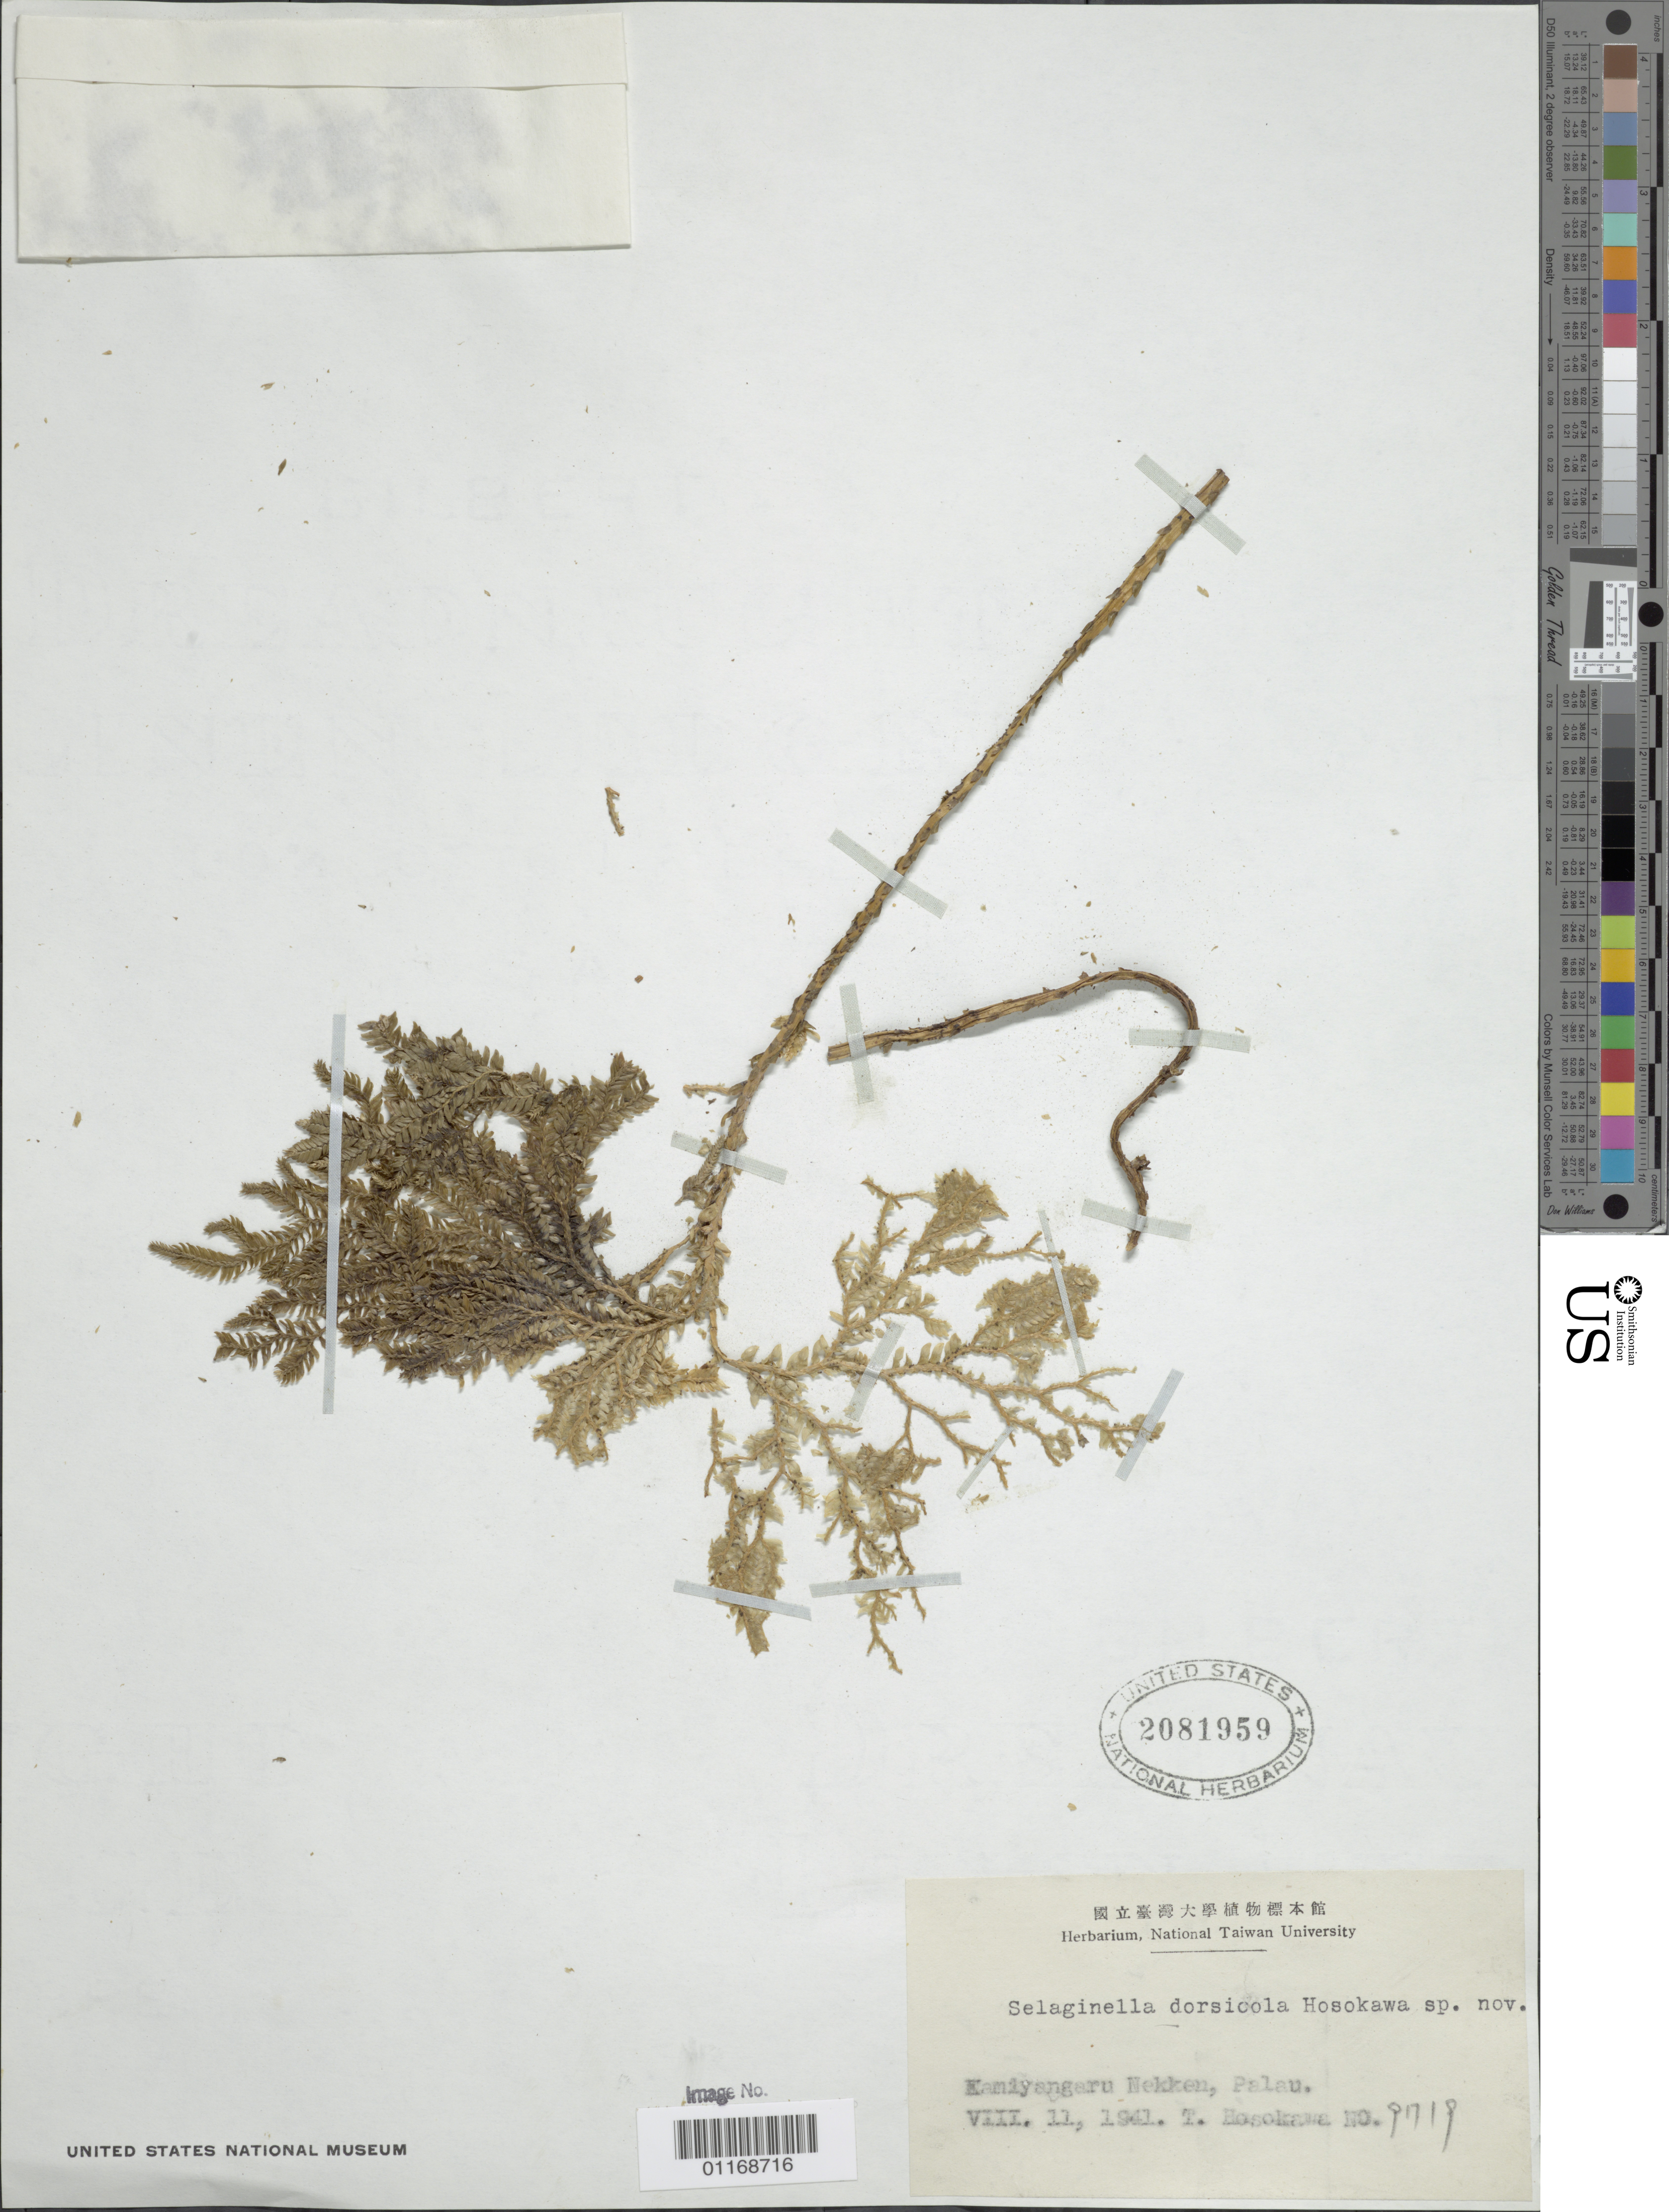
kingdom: Plantae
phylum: Tracheophyta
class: Lycopodiopsida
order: Selaginellales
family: Selaginellaceae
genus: Selaginella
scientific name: Selaginella dorsicola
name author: Hosok.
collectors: T. Hosokawa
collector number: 9719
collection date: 1941-08-11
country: Palau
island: Babeldaob [Babelthuap]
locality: Kamiyangaru Nekken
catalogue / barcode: US 2081959